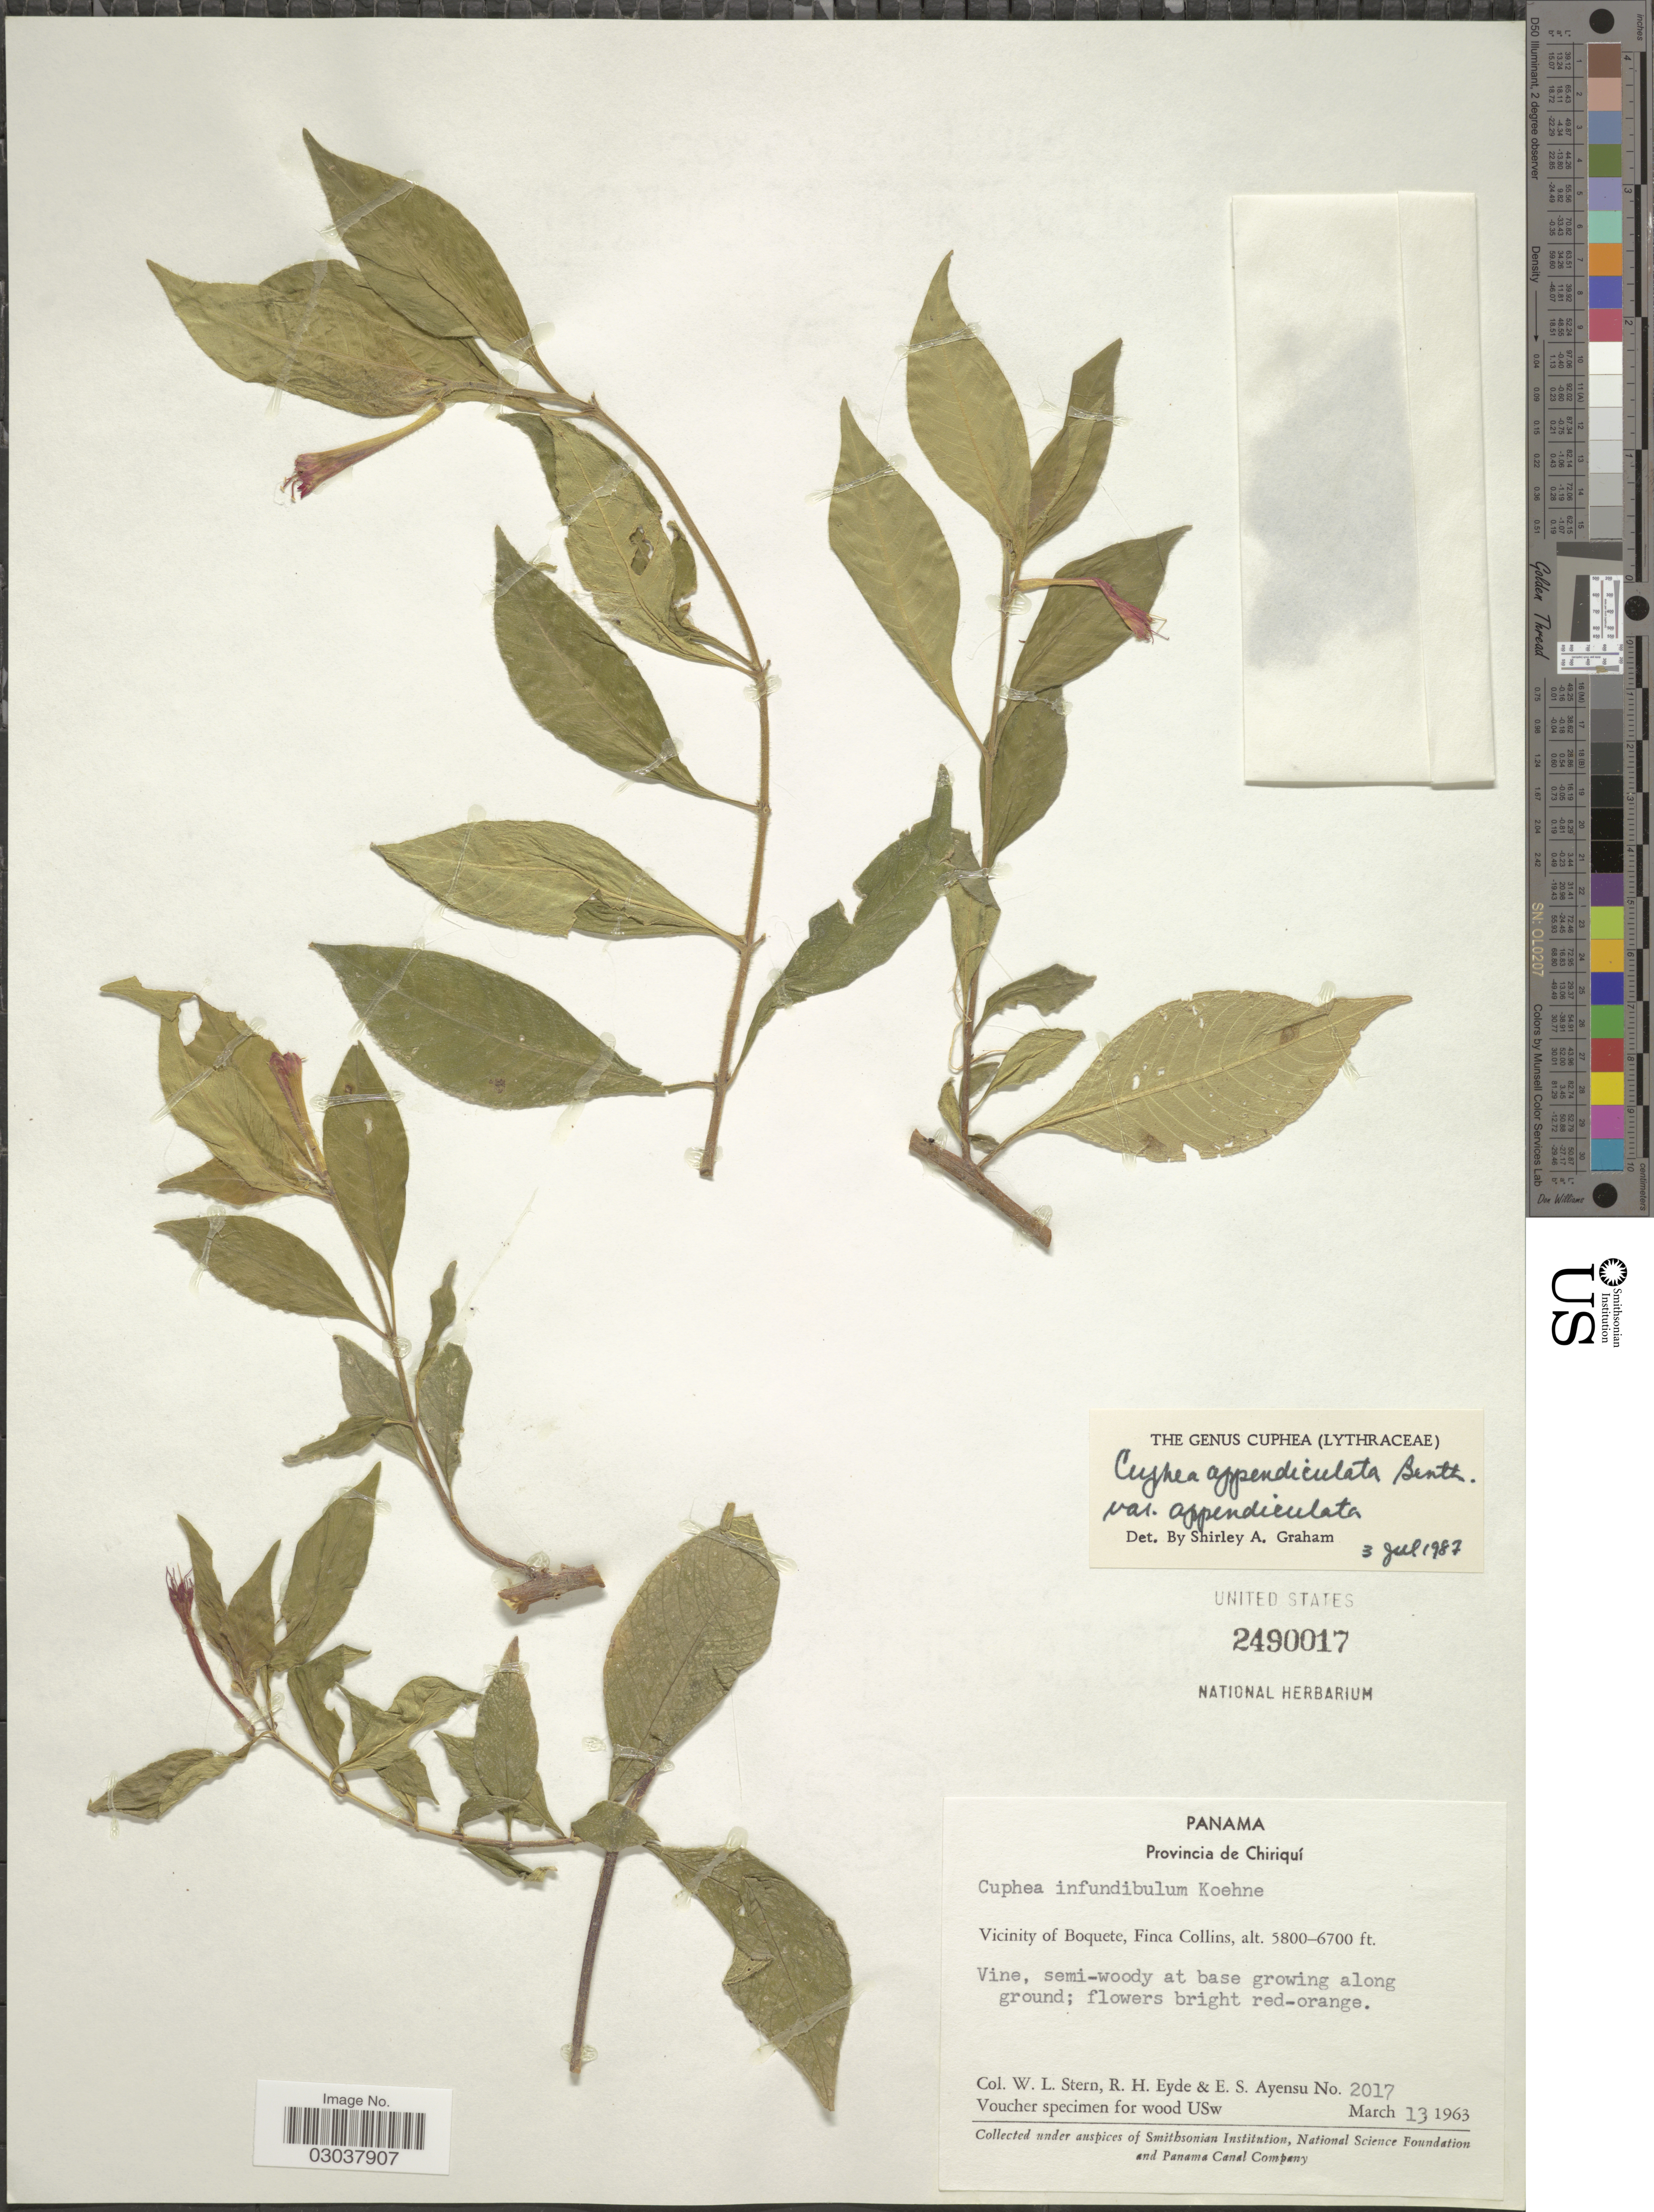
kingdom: Plantae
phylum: Tracheophyta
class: Magnoliopsida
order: Myrtales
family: Lythraceae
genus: Cuphea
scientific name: Cuphea appendiculata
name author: Benth.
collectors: W. L. Stern, R. H. Eyde & E. S. Ayensu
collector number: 2017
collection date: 1963-03-13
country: Panama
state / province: Chiriqui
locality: Vicinity of Boquete, Finca Collins.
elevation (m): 1768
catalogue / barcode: US 2490017